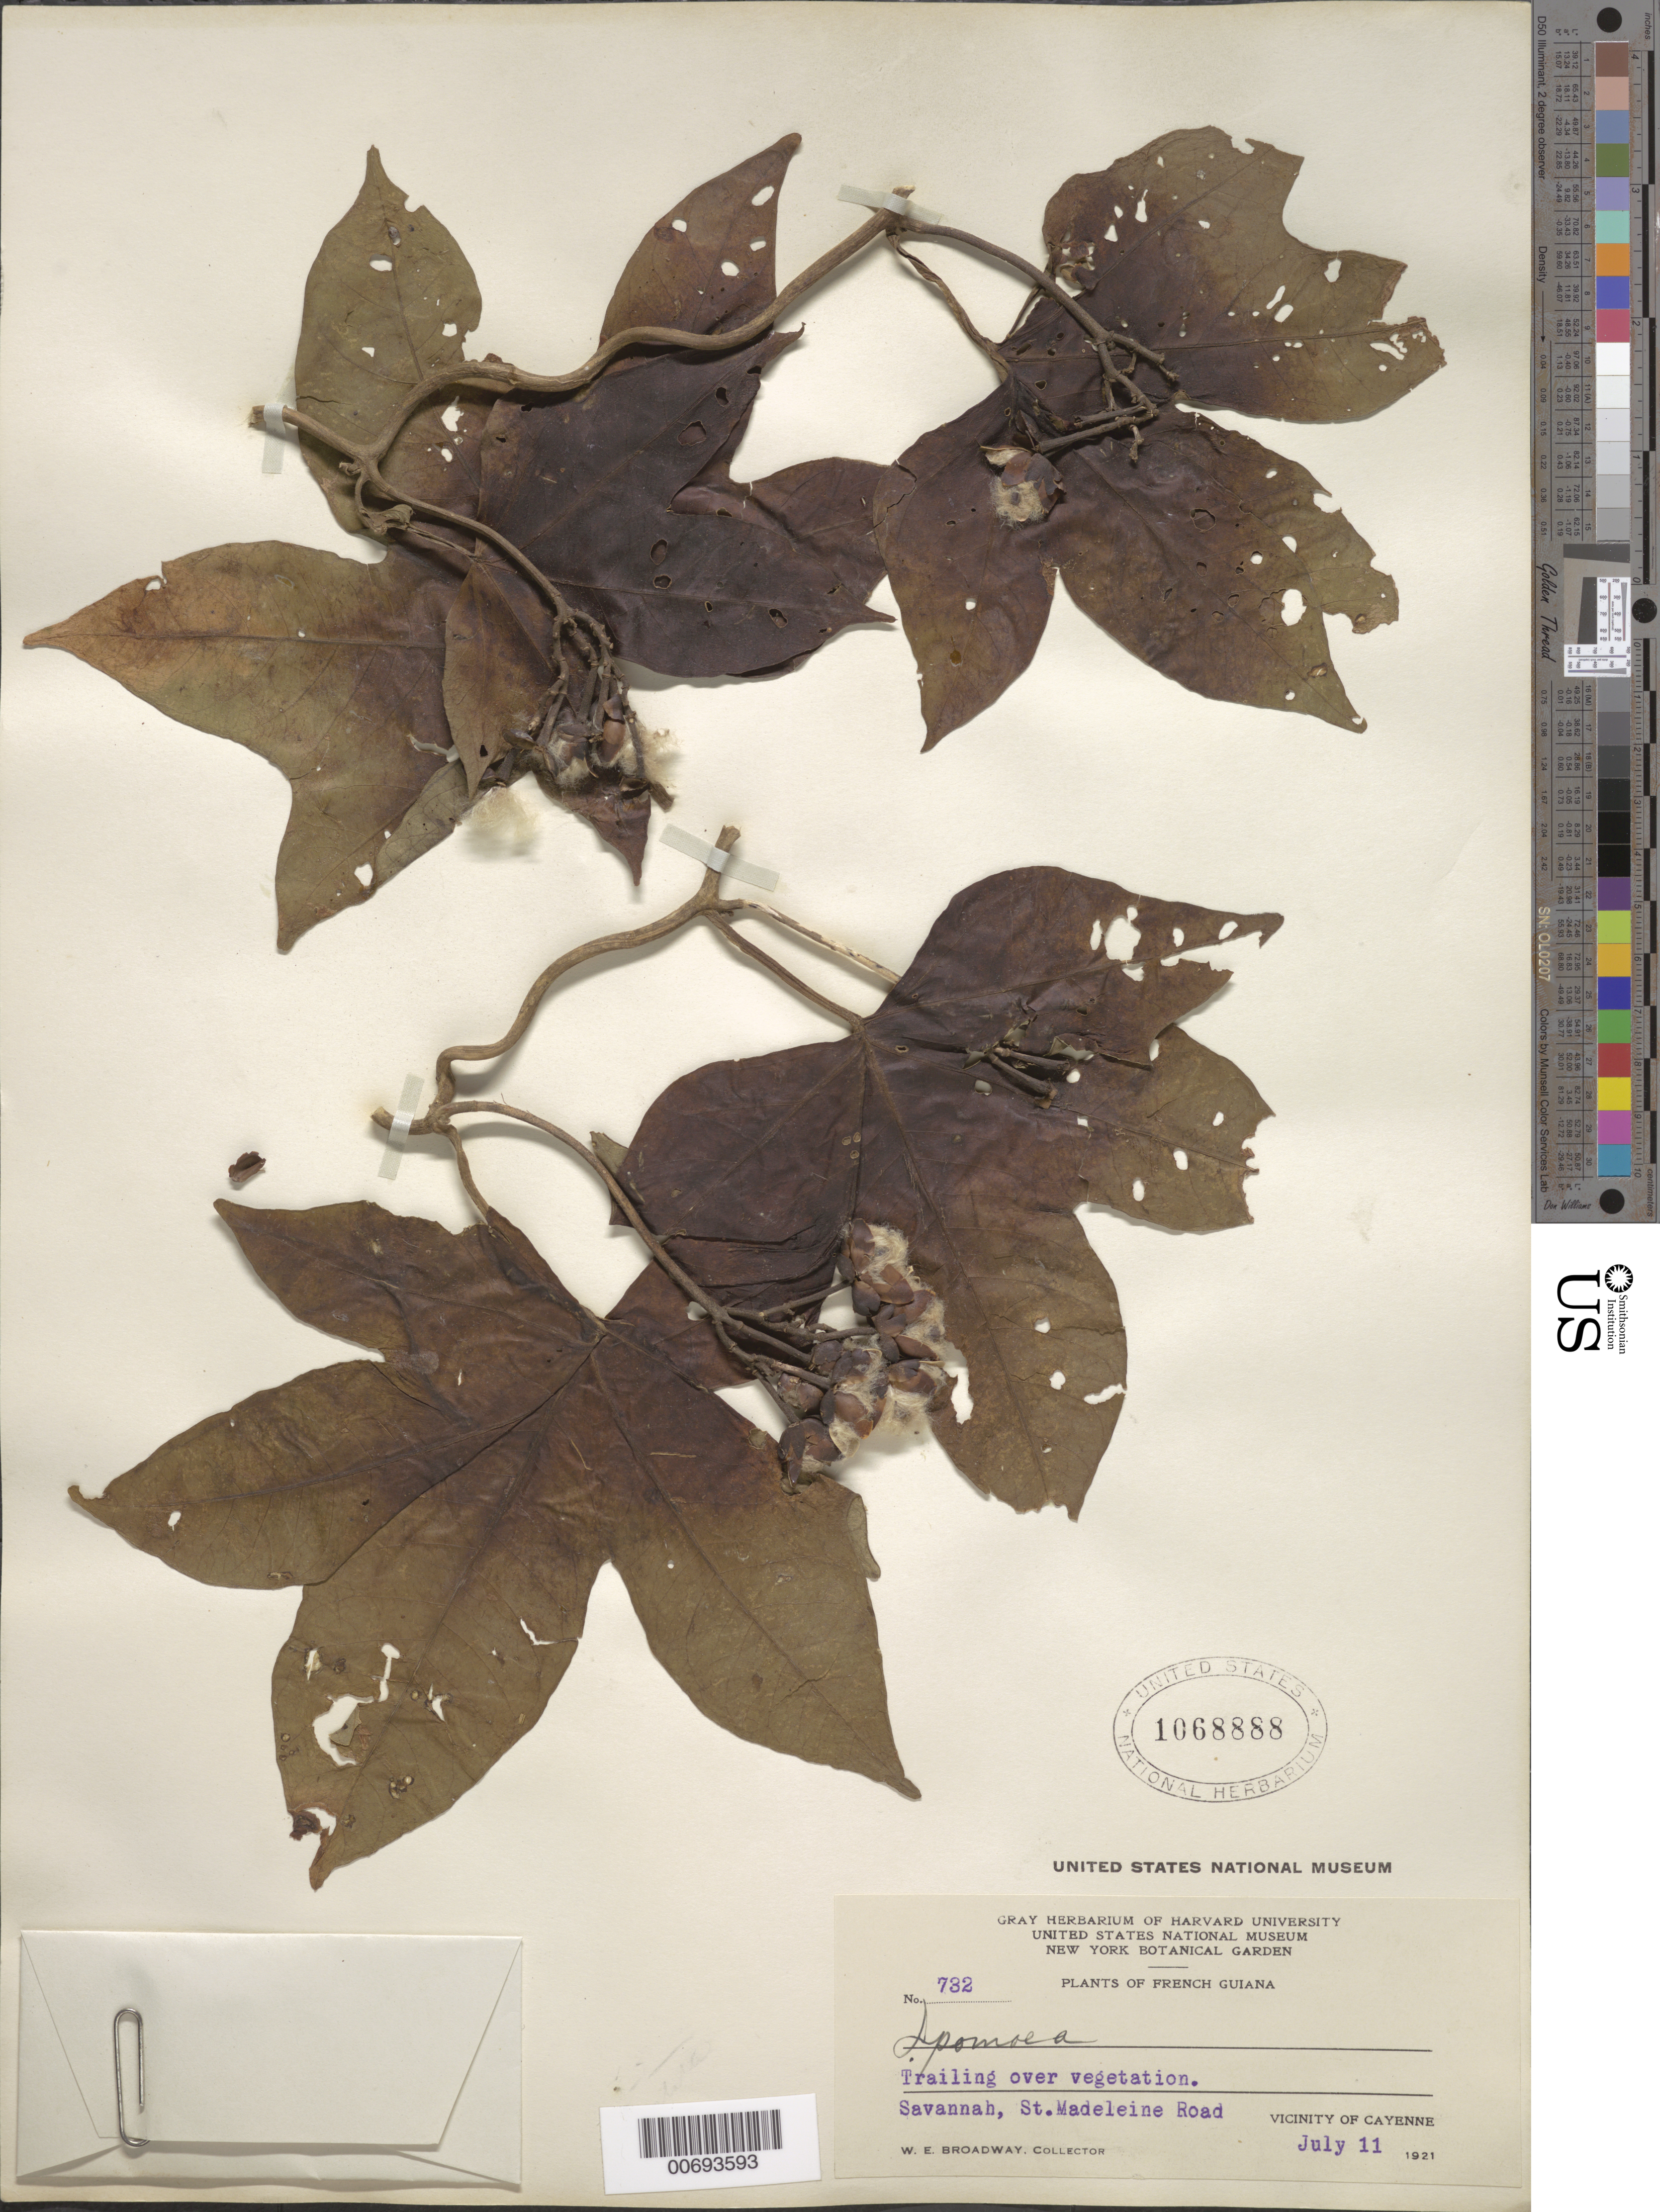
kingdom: Plantae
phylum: Tracheophyta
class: Magnoliopsida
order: Solanales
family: Convolvulaceae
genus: Ipomoea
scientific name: Ipomoea sp.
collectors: W. E. Broadway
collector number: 732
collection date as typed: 11-Jul-21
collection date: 1921-07-11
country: French Guiana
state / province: Cayenne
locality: Cayenne, vic., St. Madeleine Road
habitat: Savanna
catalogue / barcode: US 1068888